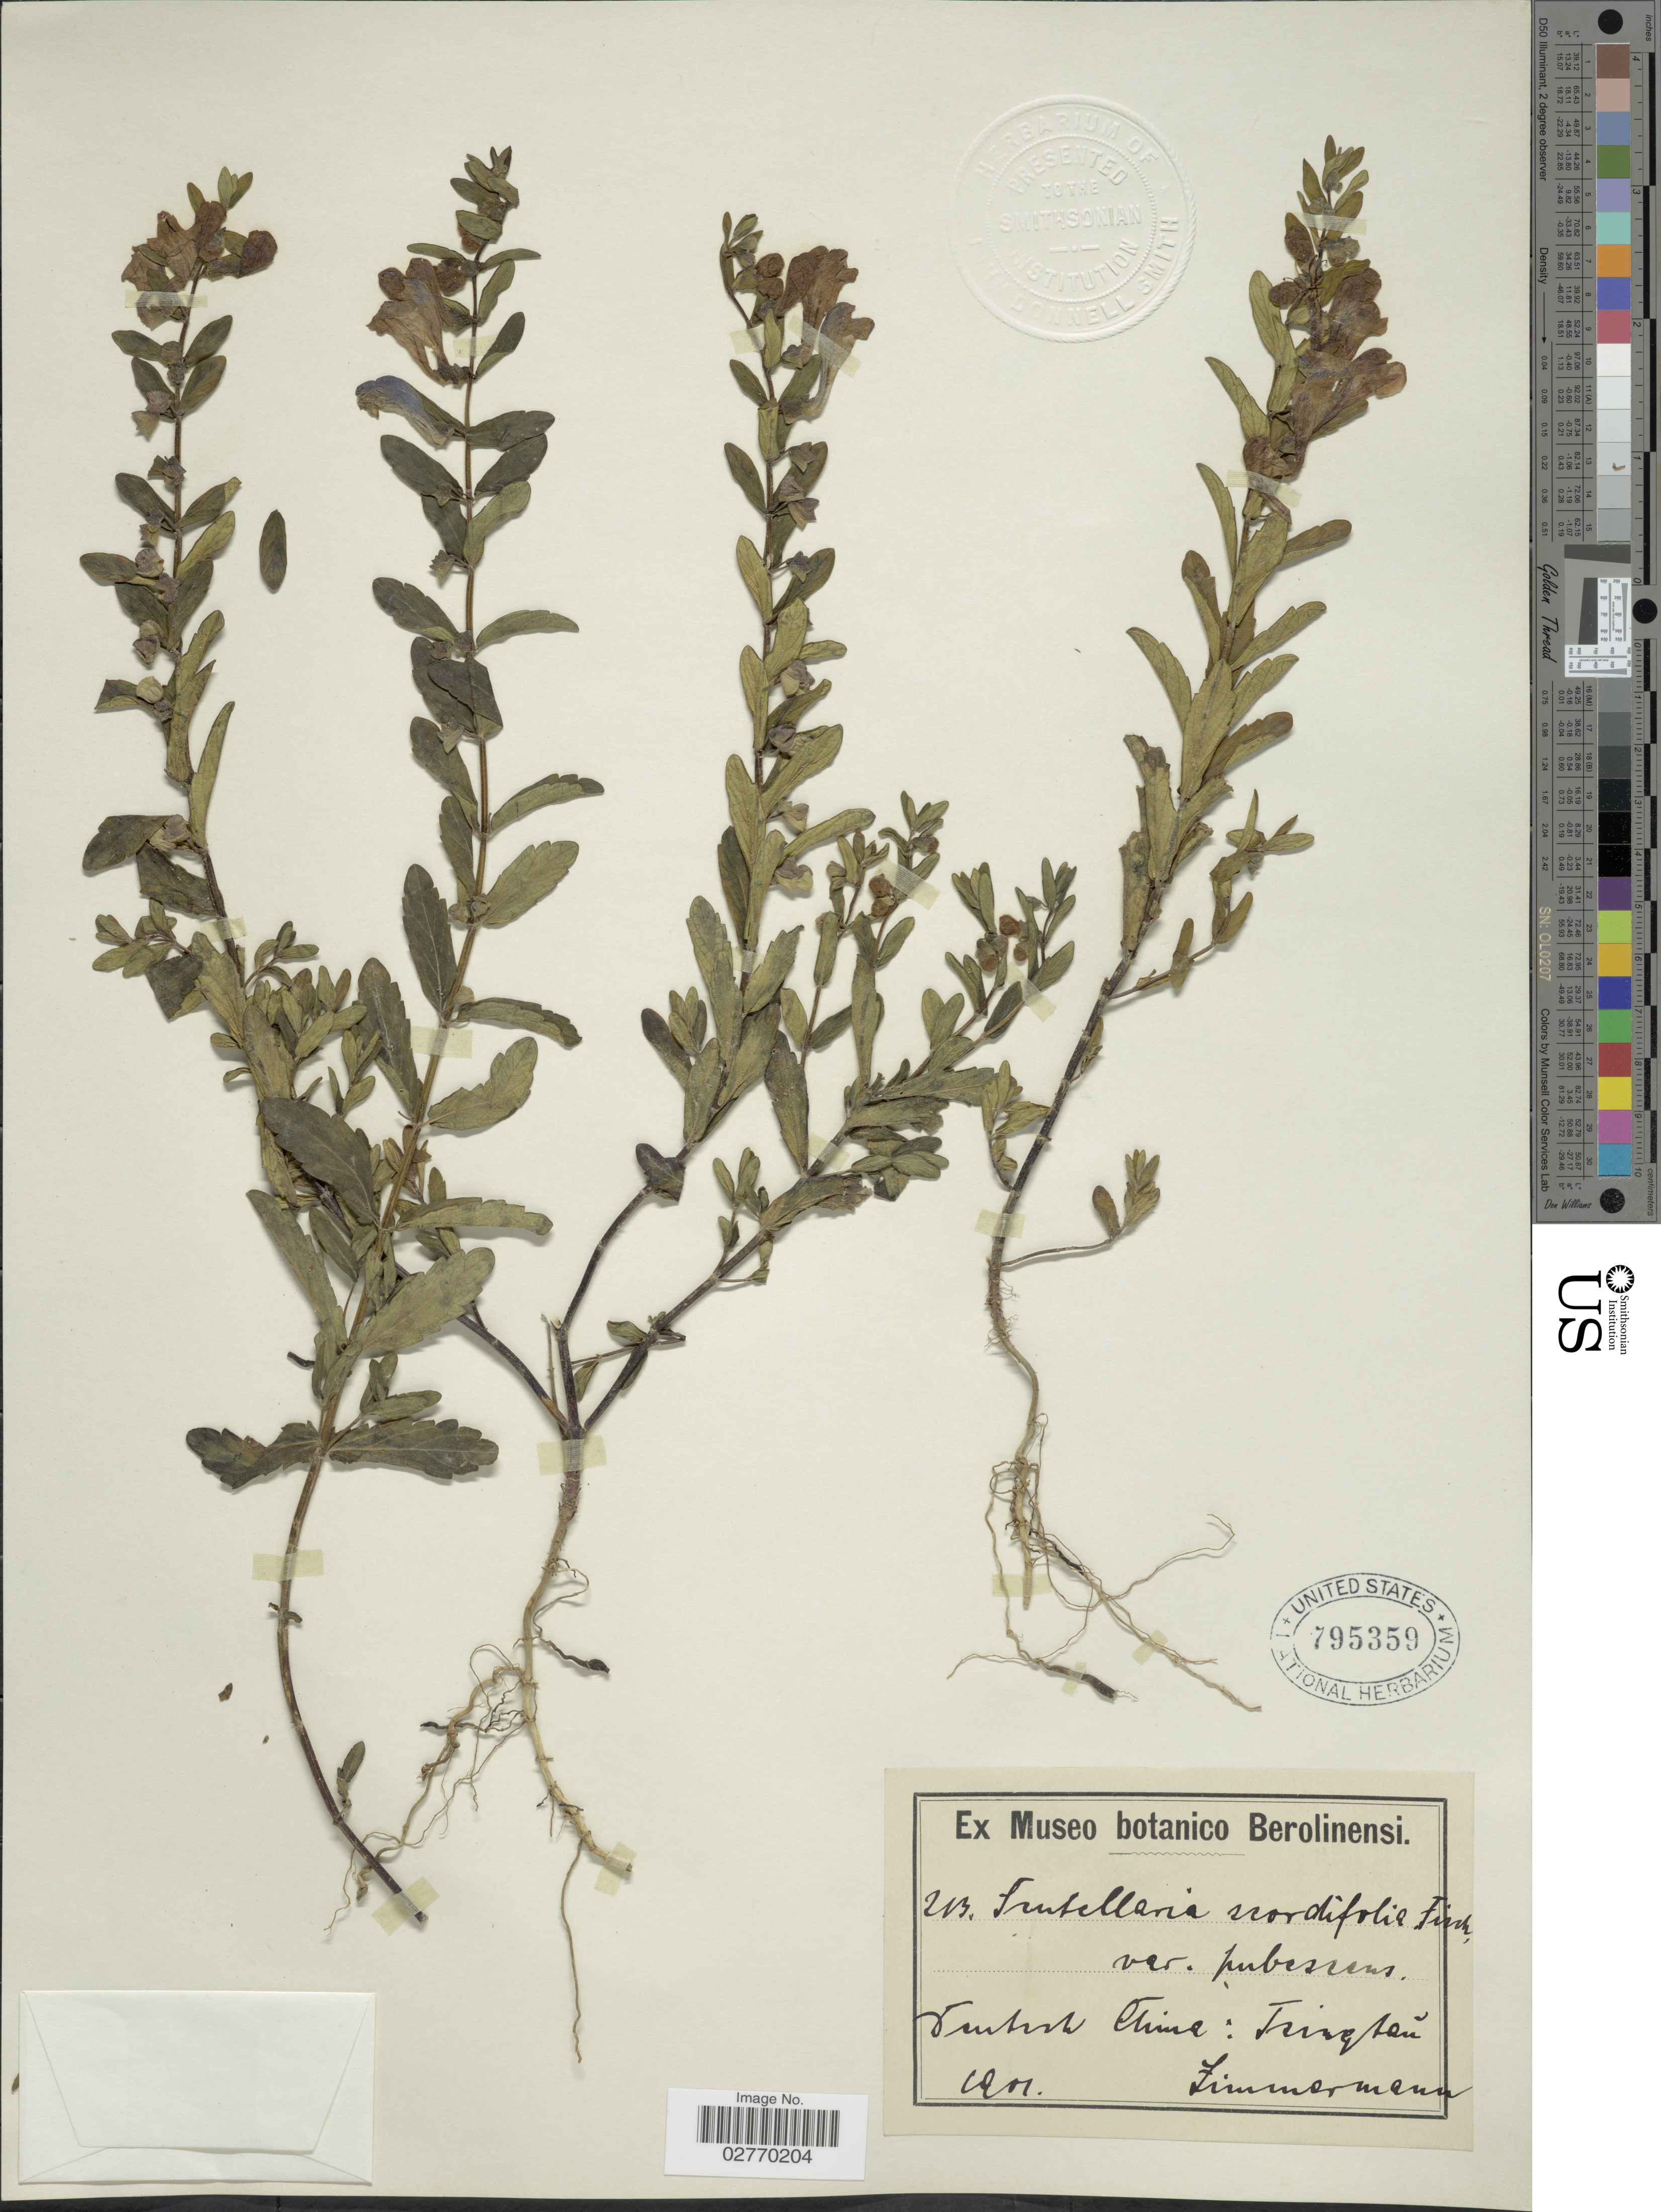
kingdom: Plantae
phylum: Tracheophyta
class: Magnoliopsida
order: Lamiales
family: Lamiaceae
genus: Scutellaria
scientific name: Scutellaria scordiifolia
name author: Fisch. ex Schrank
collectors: -. Zimmermann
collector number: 213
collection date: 1901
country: China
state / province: Qinghai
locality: Deutsch China, Tsinghai.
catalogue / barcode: US 795359